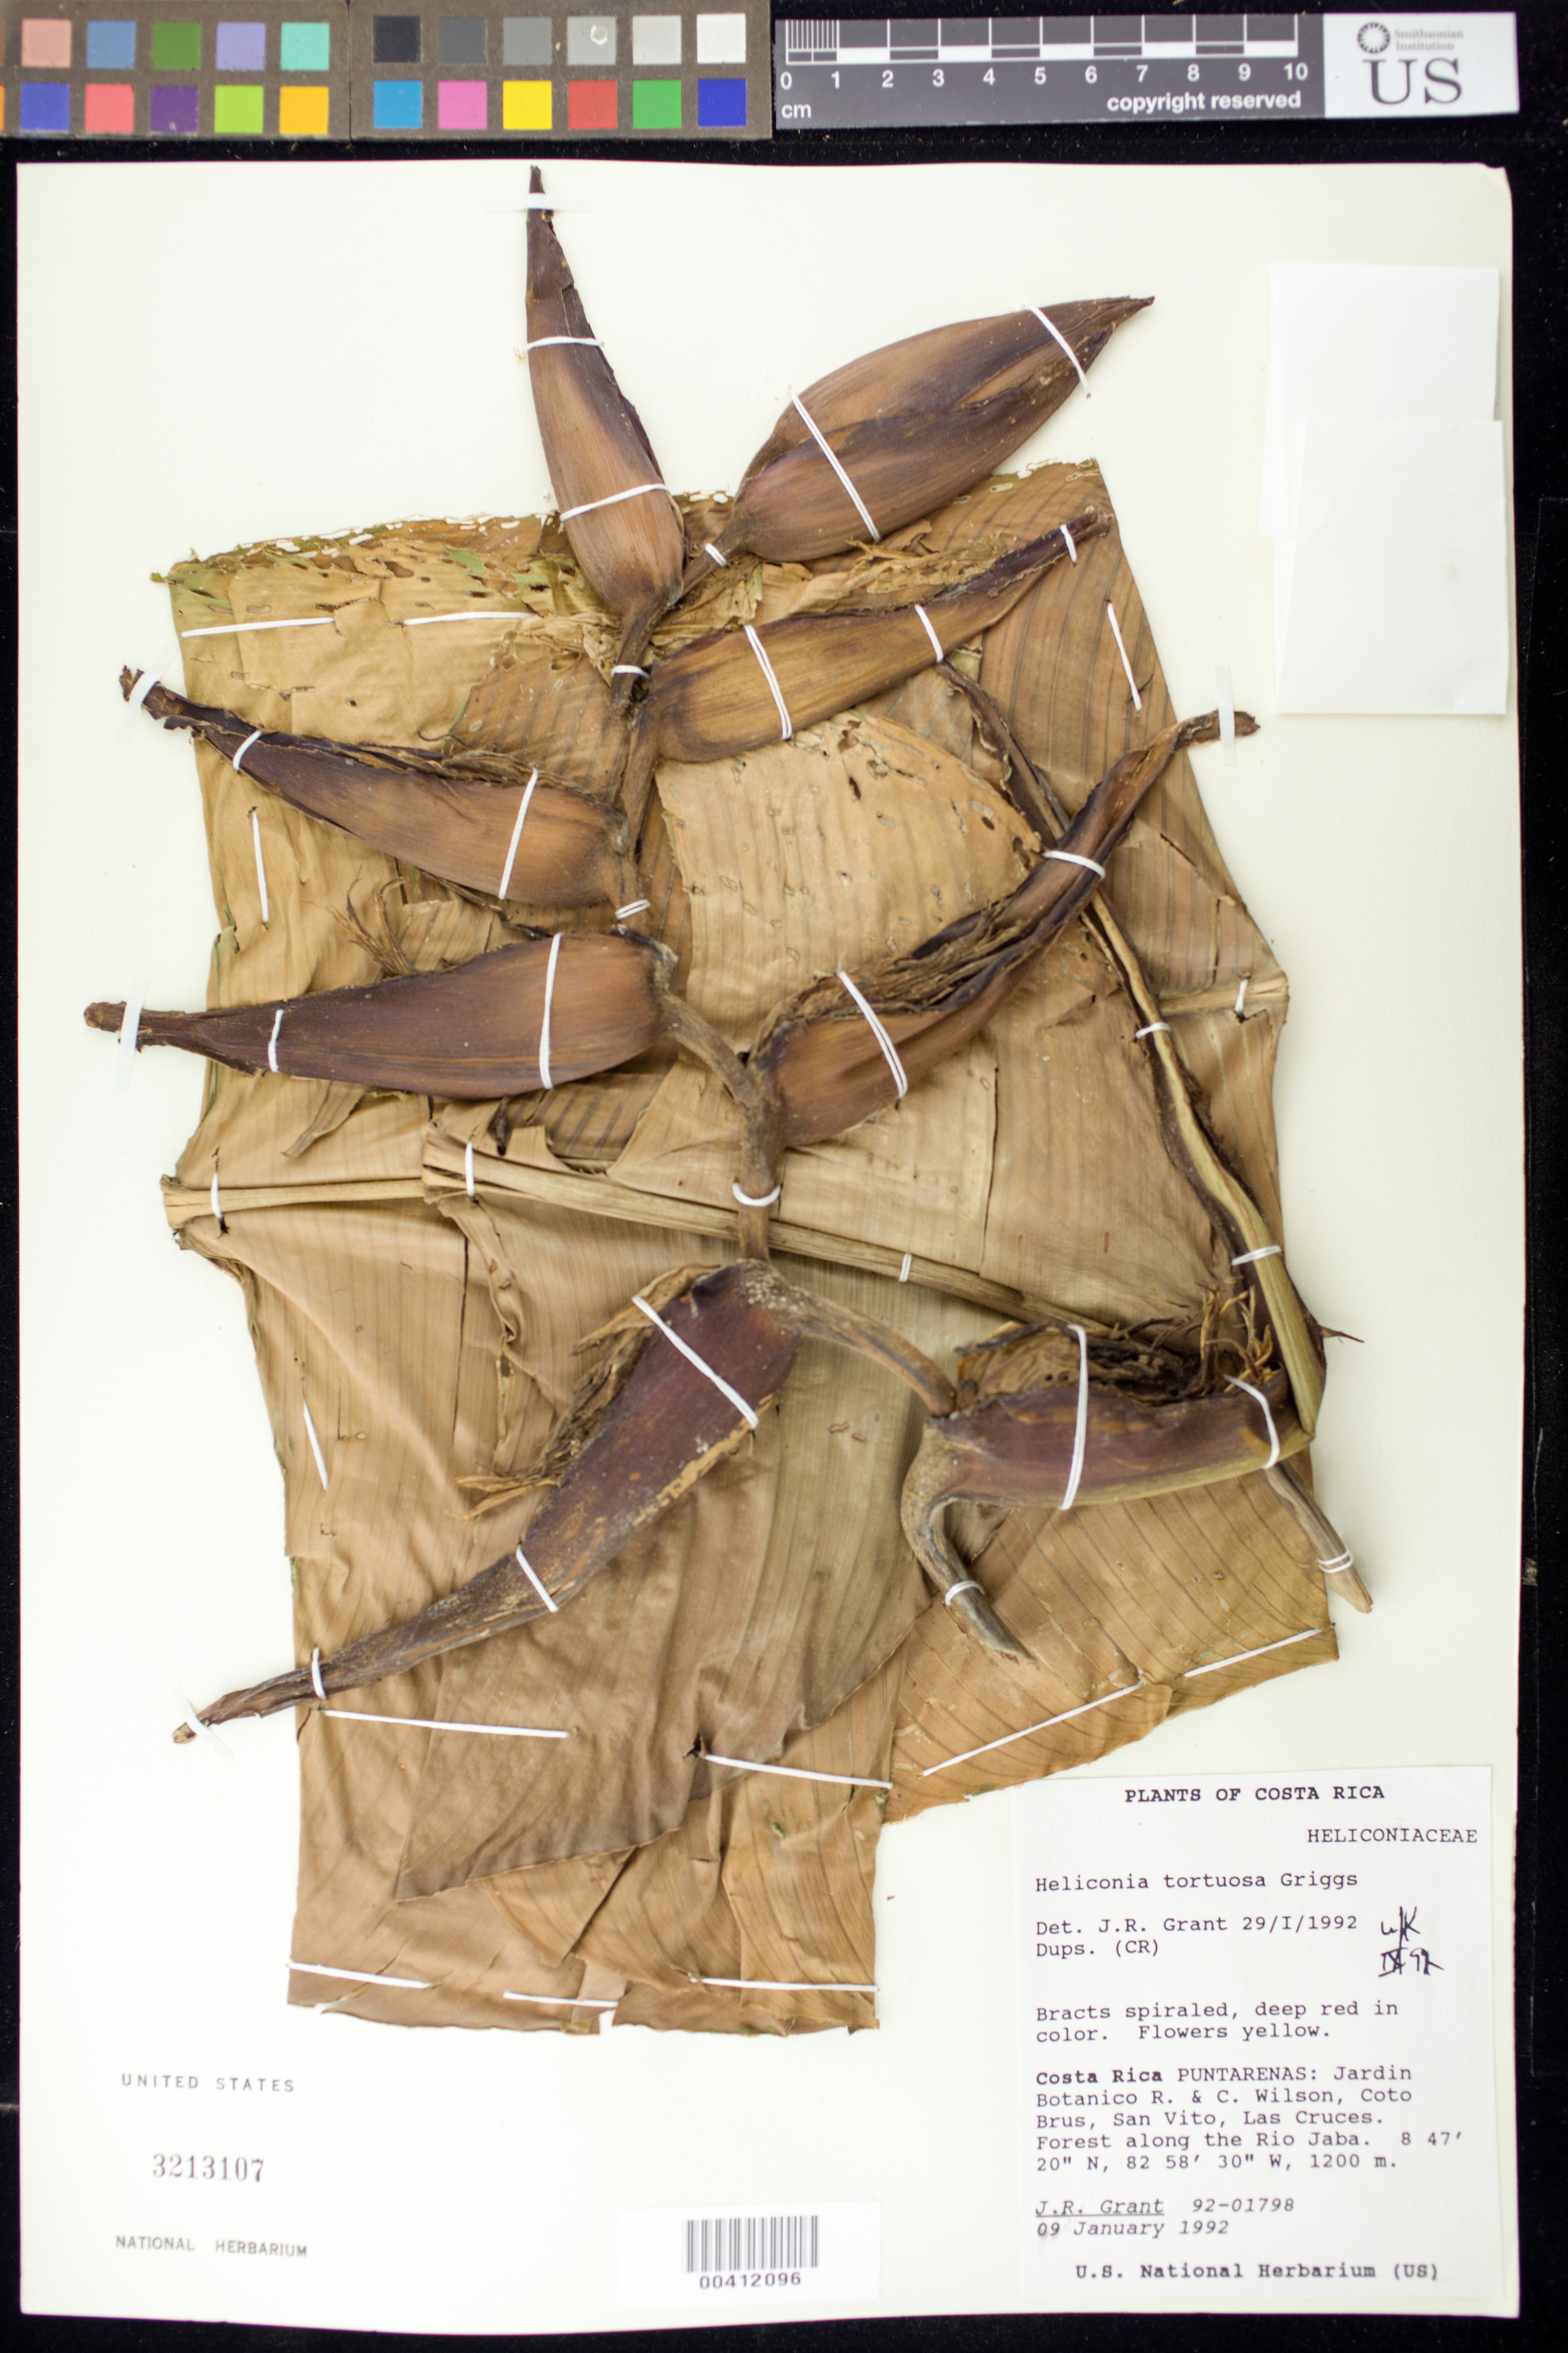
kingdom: Plantae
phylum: Tracheophyta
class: Liliopsida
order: Zingiberales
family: Heliconiaceae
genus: Heliconia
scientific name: Heliconia tortuosa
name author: R.F. Griggs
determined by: Kress, W. J., (US), Smithsonian Institution - National Museum of Natural History (UNITED STATES)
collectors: J. R. Grant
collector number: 92-01798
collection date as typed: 09 Jan 1992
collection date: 1992-01-09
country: Costa Rica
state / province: Puntarenas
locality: Jardin botanicoforest along the rio jaba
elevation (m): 366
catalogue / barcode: US 3213107